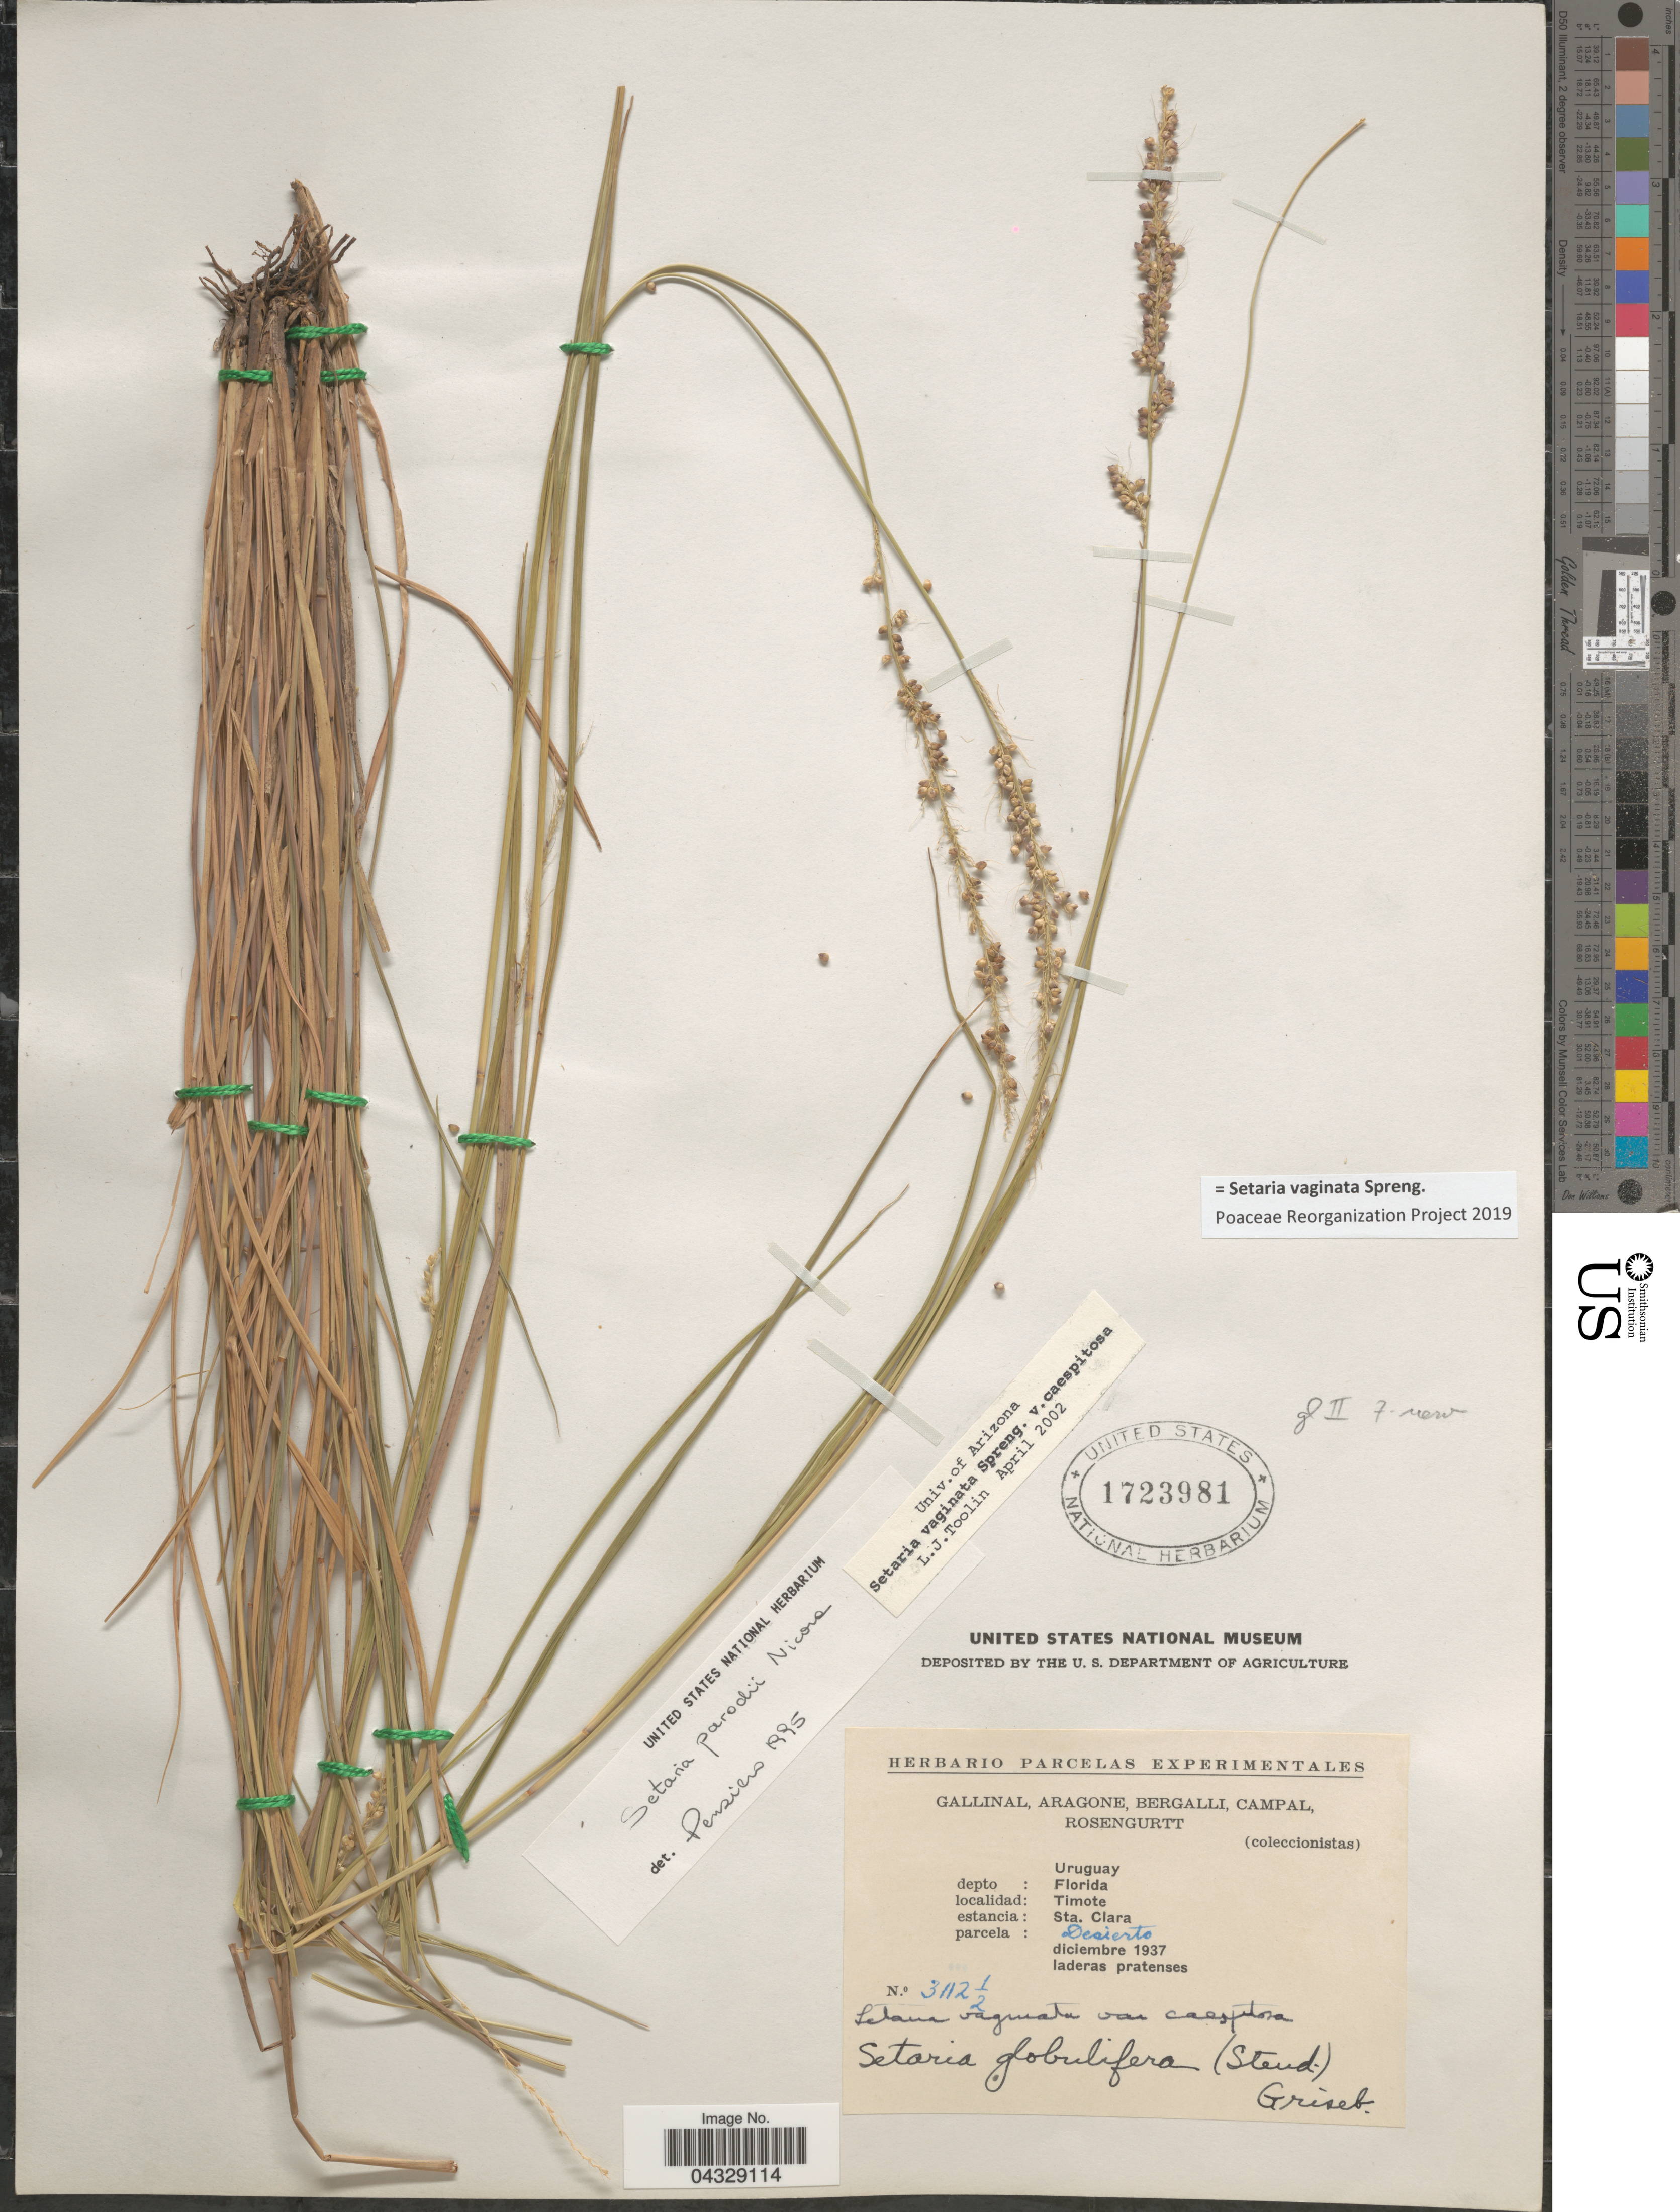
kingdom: Plantae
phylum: Tracheophyta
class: Liliopsida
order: Poales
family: Poaceae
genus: Setaria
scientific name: Setaria vaginata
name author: Spreng.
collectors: -. Gallinal, -- Aragone, -- Bergalli, -- Campal & Rosengurtt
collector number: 3112½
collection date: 1937-12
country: Uruguay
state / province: Florida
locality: Depto: Florida. Timote. Estancia: Sta. Clara. Parcela: Desierto.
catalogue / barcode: US 1723981